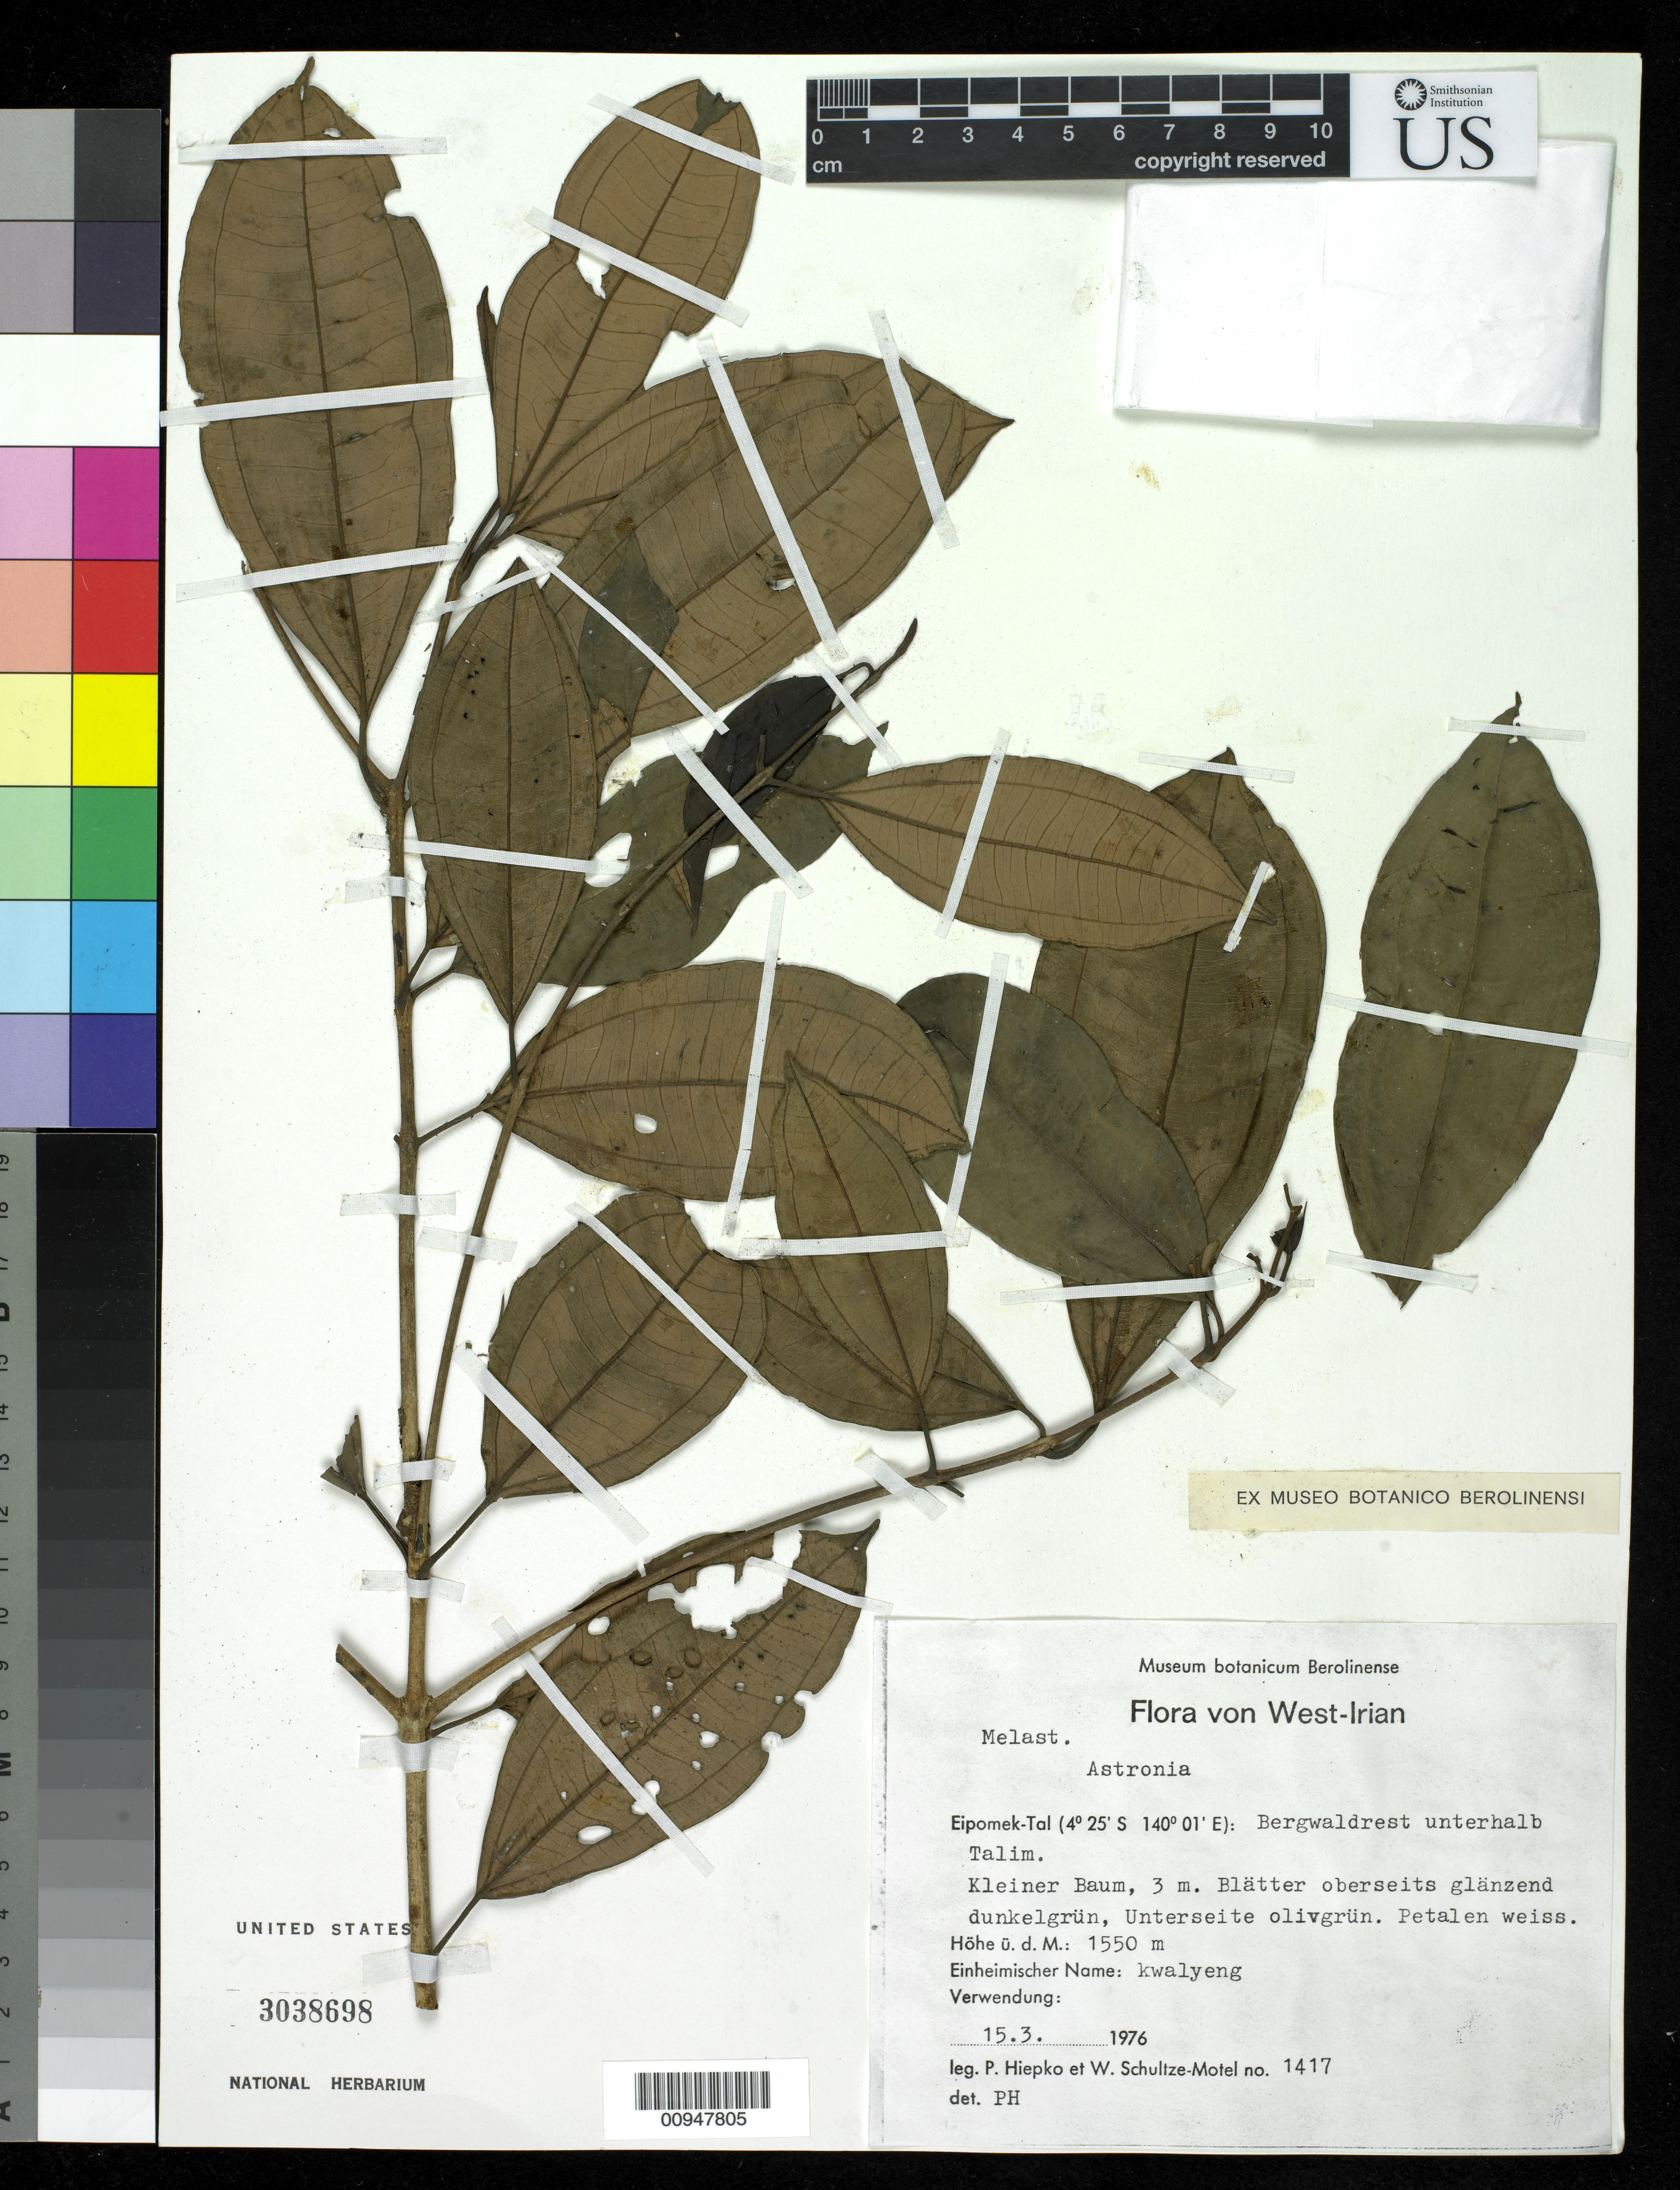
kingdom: Plantae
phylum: Tracheophyta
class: Magnoliopsida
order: Myrtales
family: Melastomataceae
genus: Astronia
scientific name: Astronia sp.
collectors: P. H. Hiepko & W. Schultze-Motel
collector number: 1417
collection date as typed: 15 Mar 1976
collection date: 1976-03-15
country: Indonesia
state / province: Papua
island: New Guinea I.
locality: Mountain woods near Talim. Irian Jaya.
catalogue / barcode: US 3038698